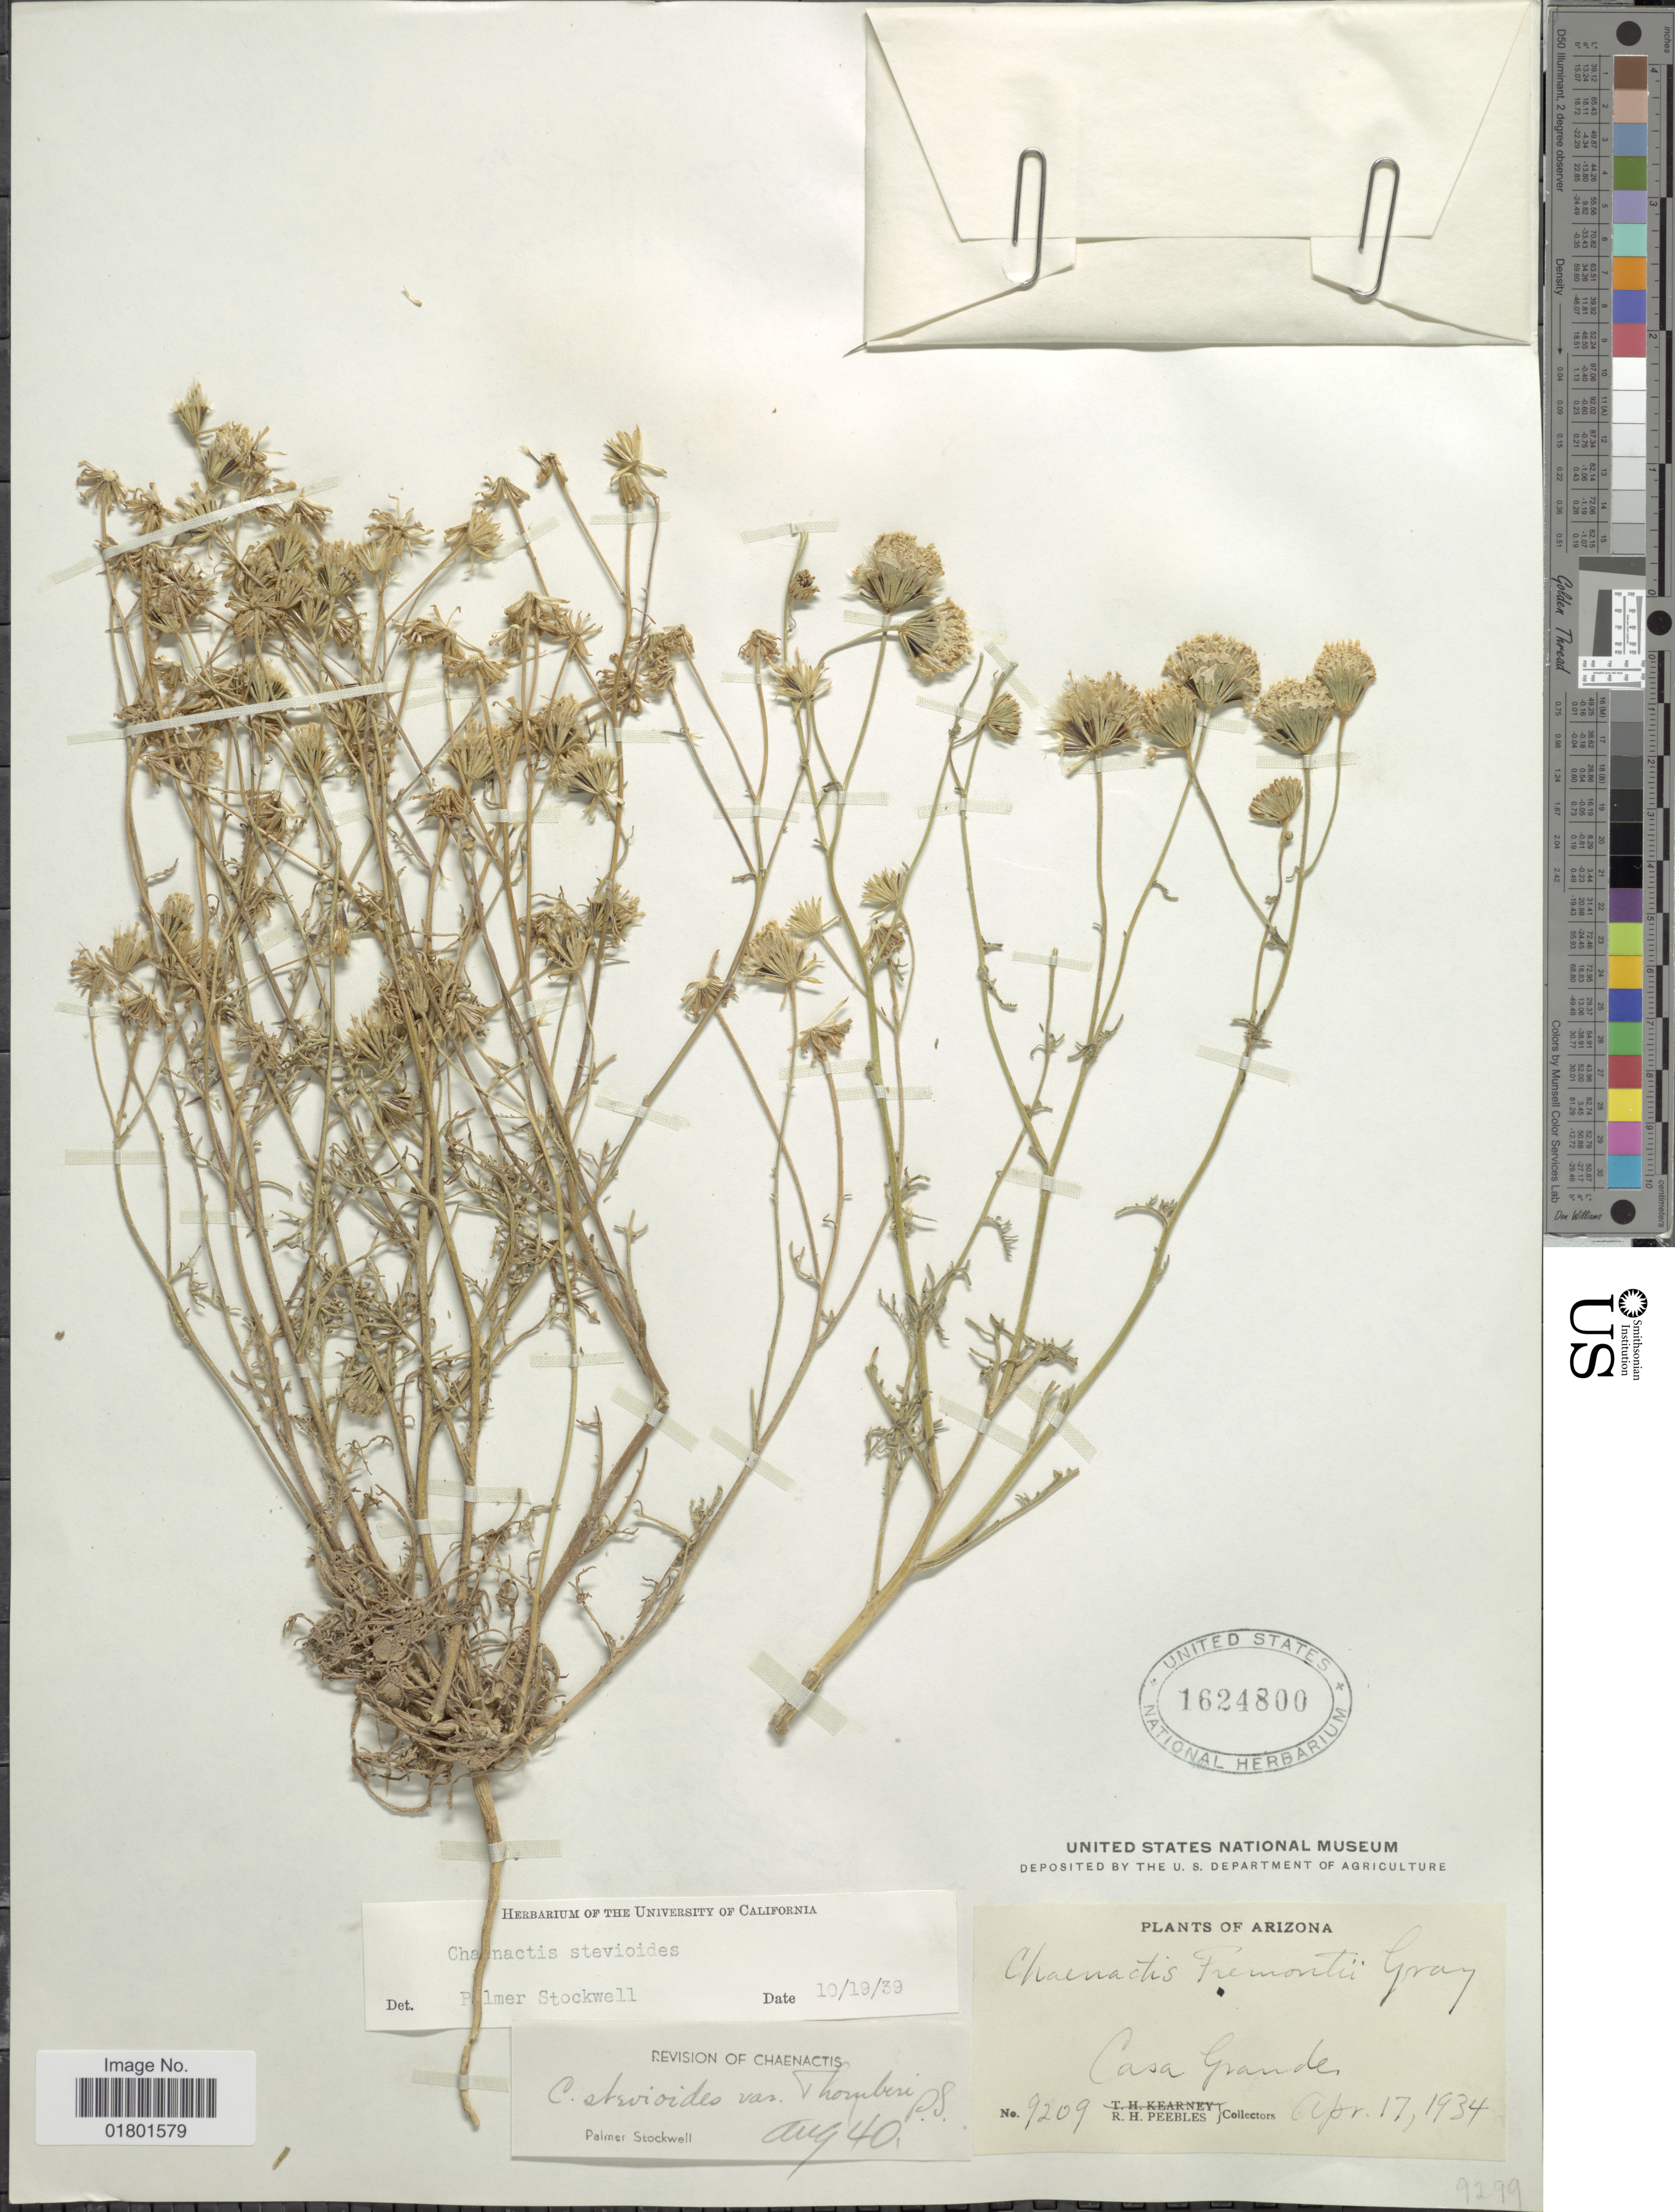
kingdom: Plantae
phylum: Tracheophyta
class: Magnoliopsida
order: Asterales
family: Asteraceae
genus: Chaenactis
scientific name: Chaenactis stevioides var. thornberi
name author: Stockw.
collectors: R. H. Peebles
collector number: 9209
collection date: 1934-04-17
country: United States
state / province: Arizona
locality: Casa Grande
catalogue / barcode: US 1624800